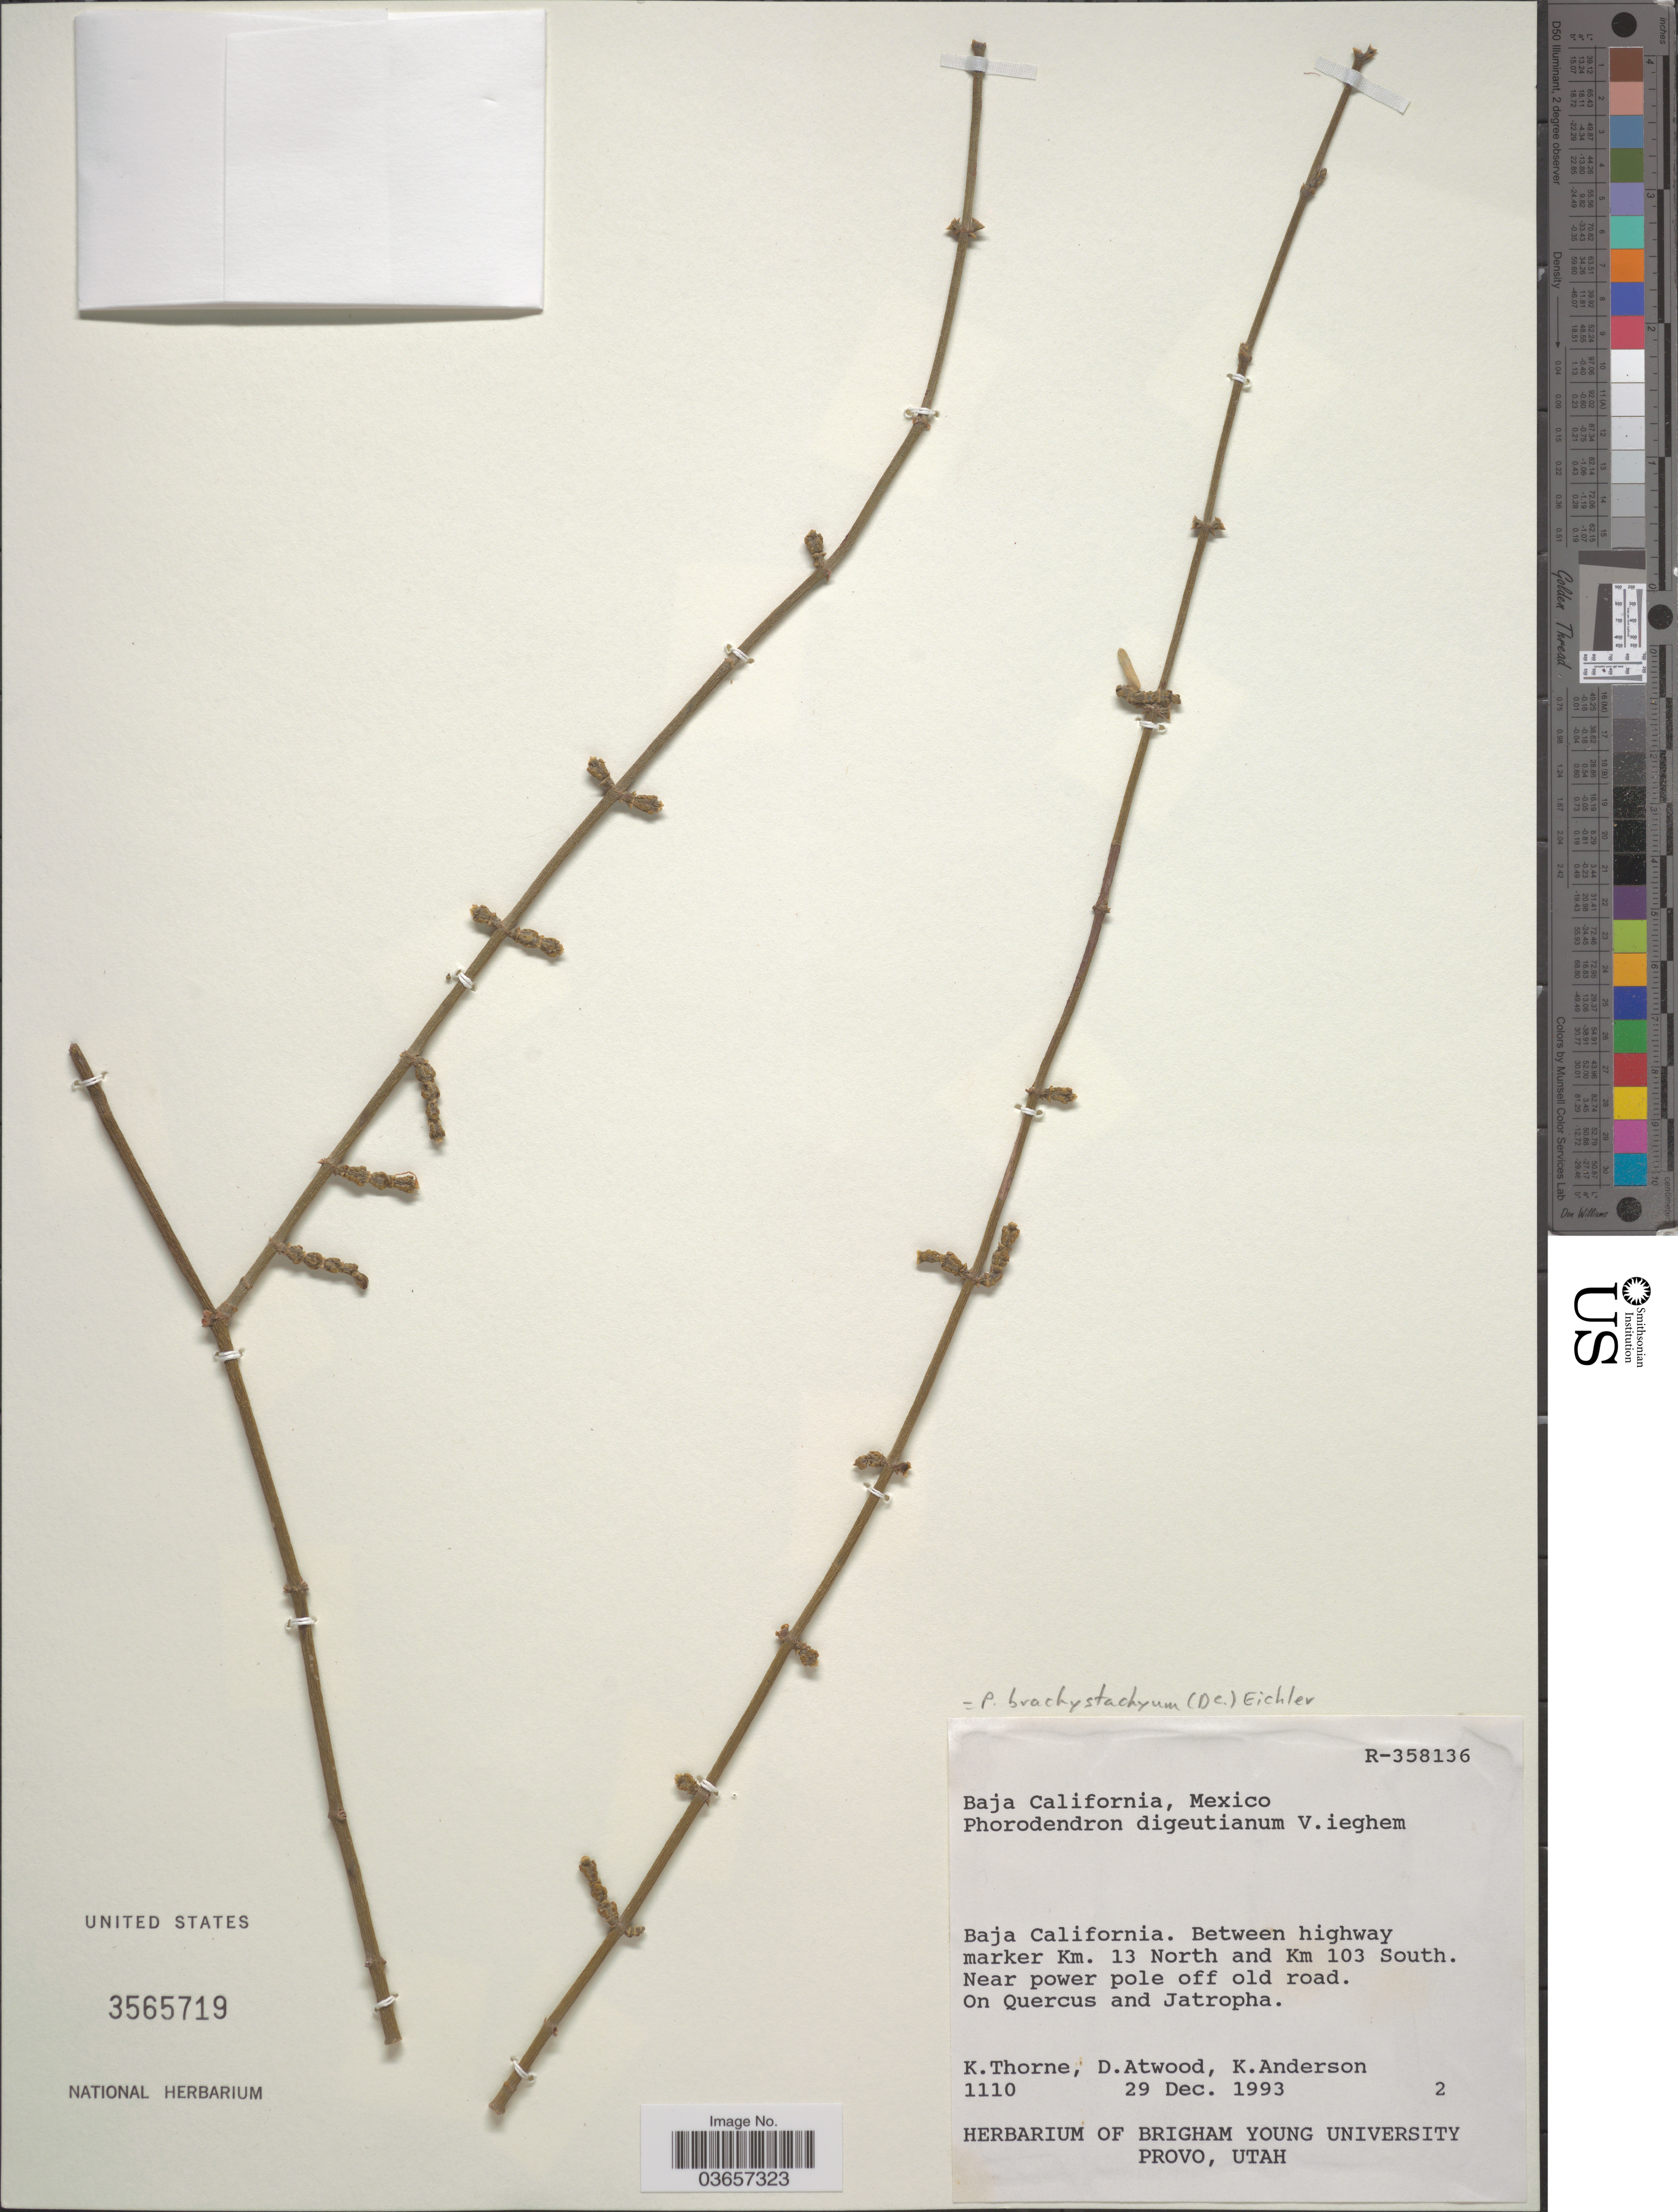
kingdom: Plantae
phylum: Tracheophyta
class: Magnoliopsida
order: Santalales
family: Viscaceae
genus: Phoradendron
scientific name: Phoradendron brachystachyum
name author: (DC.) Oliv.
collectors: K. Thorne, D. Atwood & K. Anderson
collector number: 1110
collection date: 1993-12-29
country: Mexico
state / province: Baja California Norte / Baja California Sur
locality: Between highway marker Km. 13 North and Km 103 South. Near power pole off old road.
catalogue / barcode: US 3565719